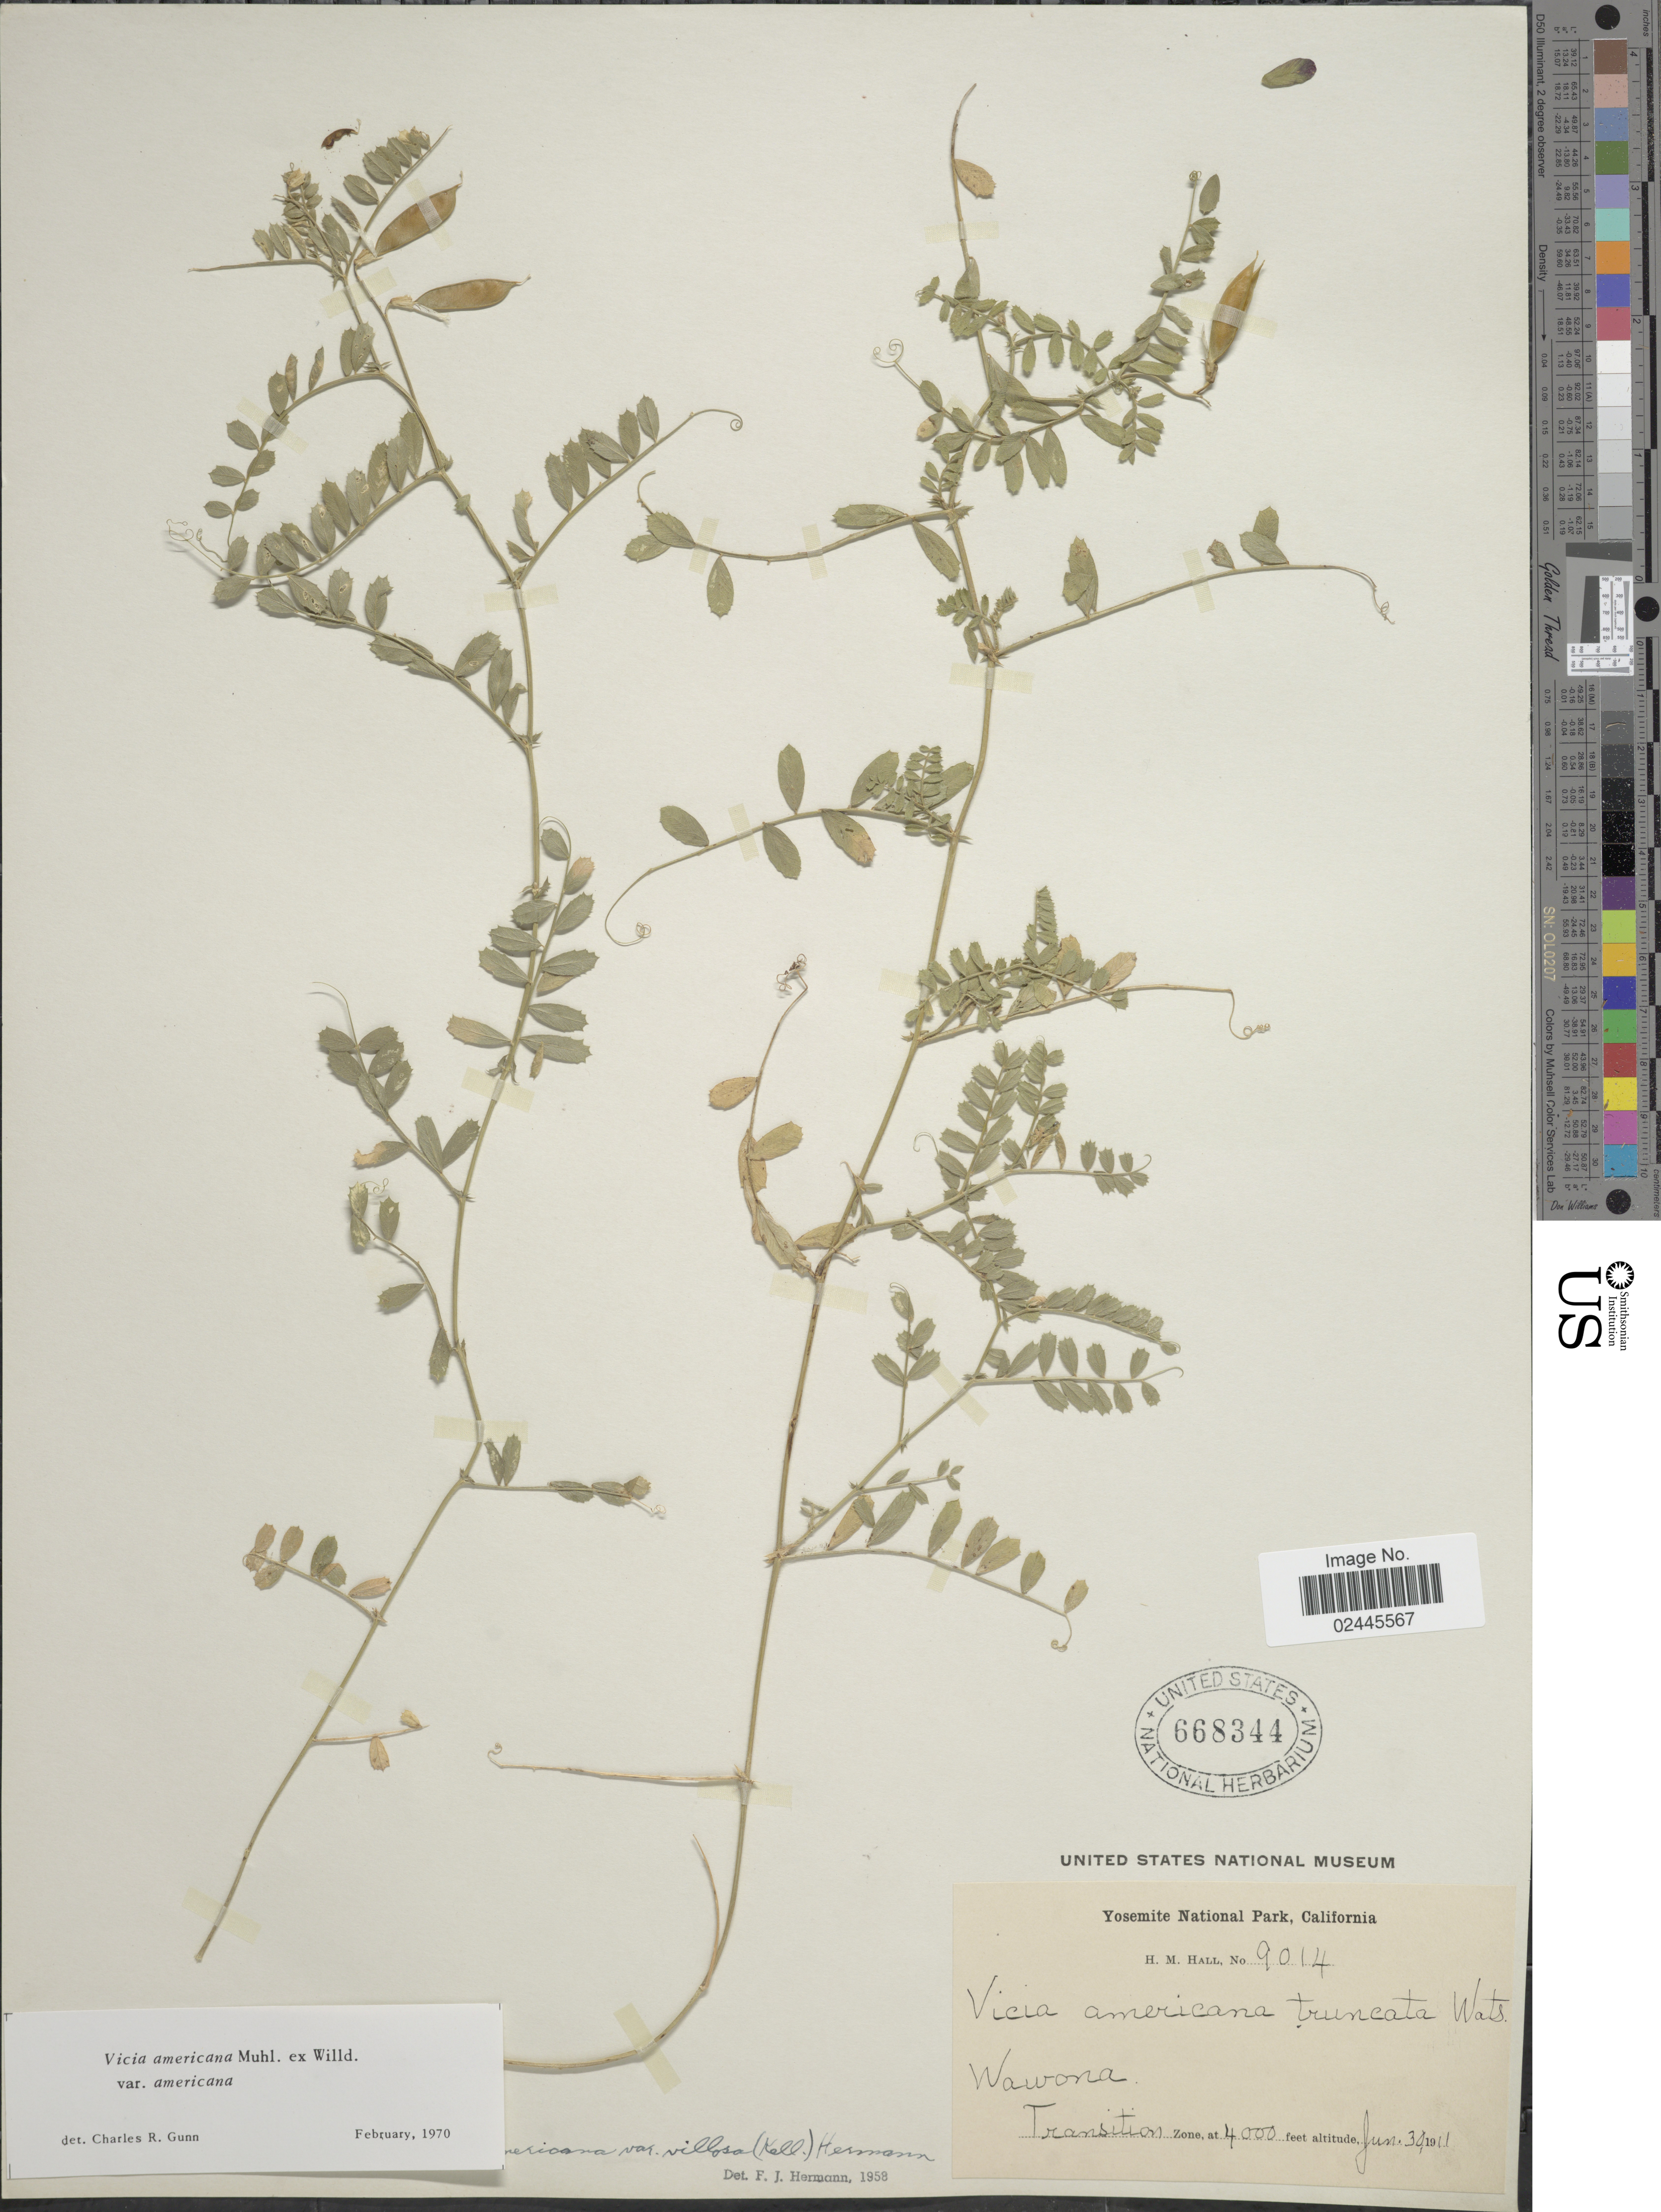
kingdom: Plantae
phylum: Tracheophyta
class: Magnoliopsida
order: Fabales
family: Fabaceae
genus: Vicia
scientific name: Vicia americana var. americana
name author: Muhl. ex Willd.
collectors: H. M. Hall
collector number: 9014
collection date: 1911-06-30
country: United States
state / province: California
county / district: Mariposa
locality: Yosemite National Park, Wawona, Transition Zone.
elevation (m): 1219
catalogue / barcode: US 668344